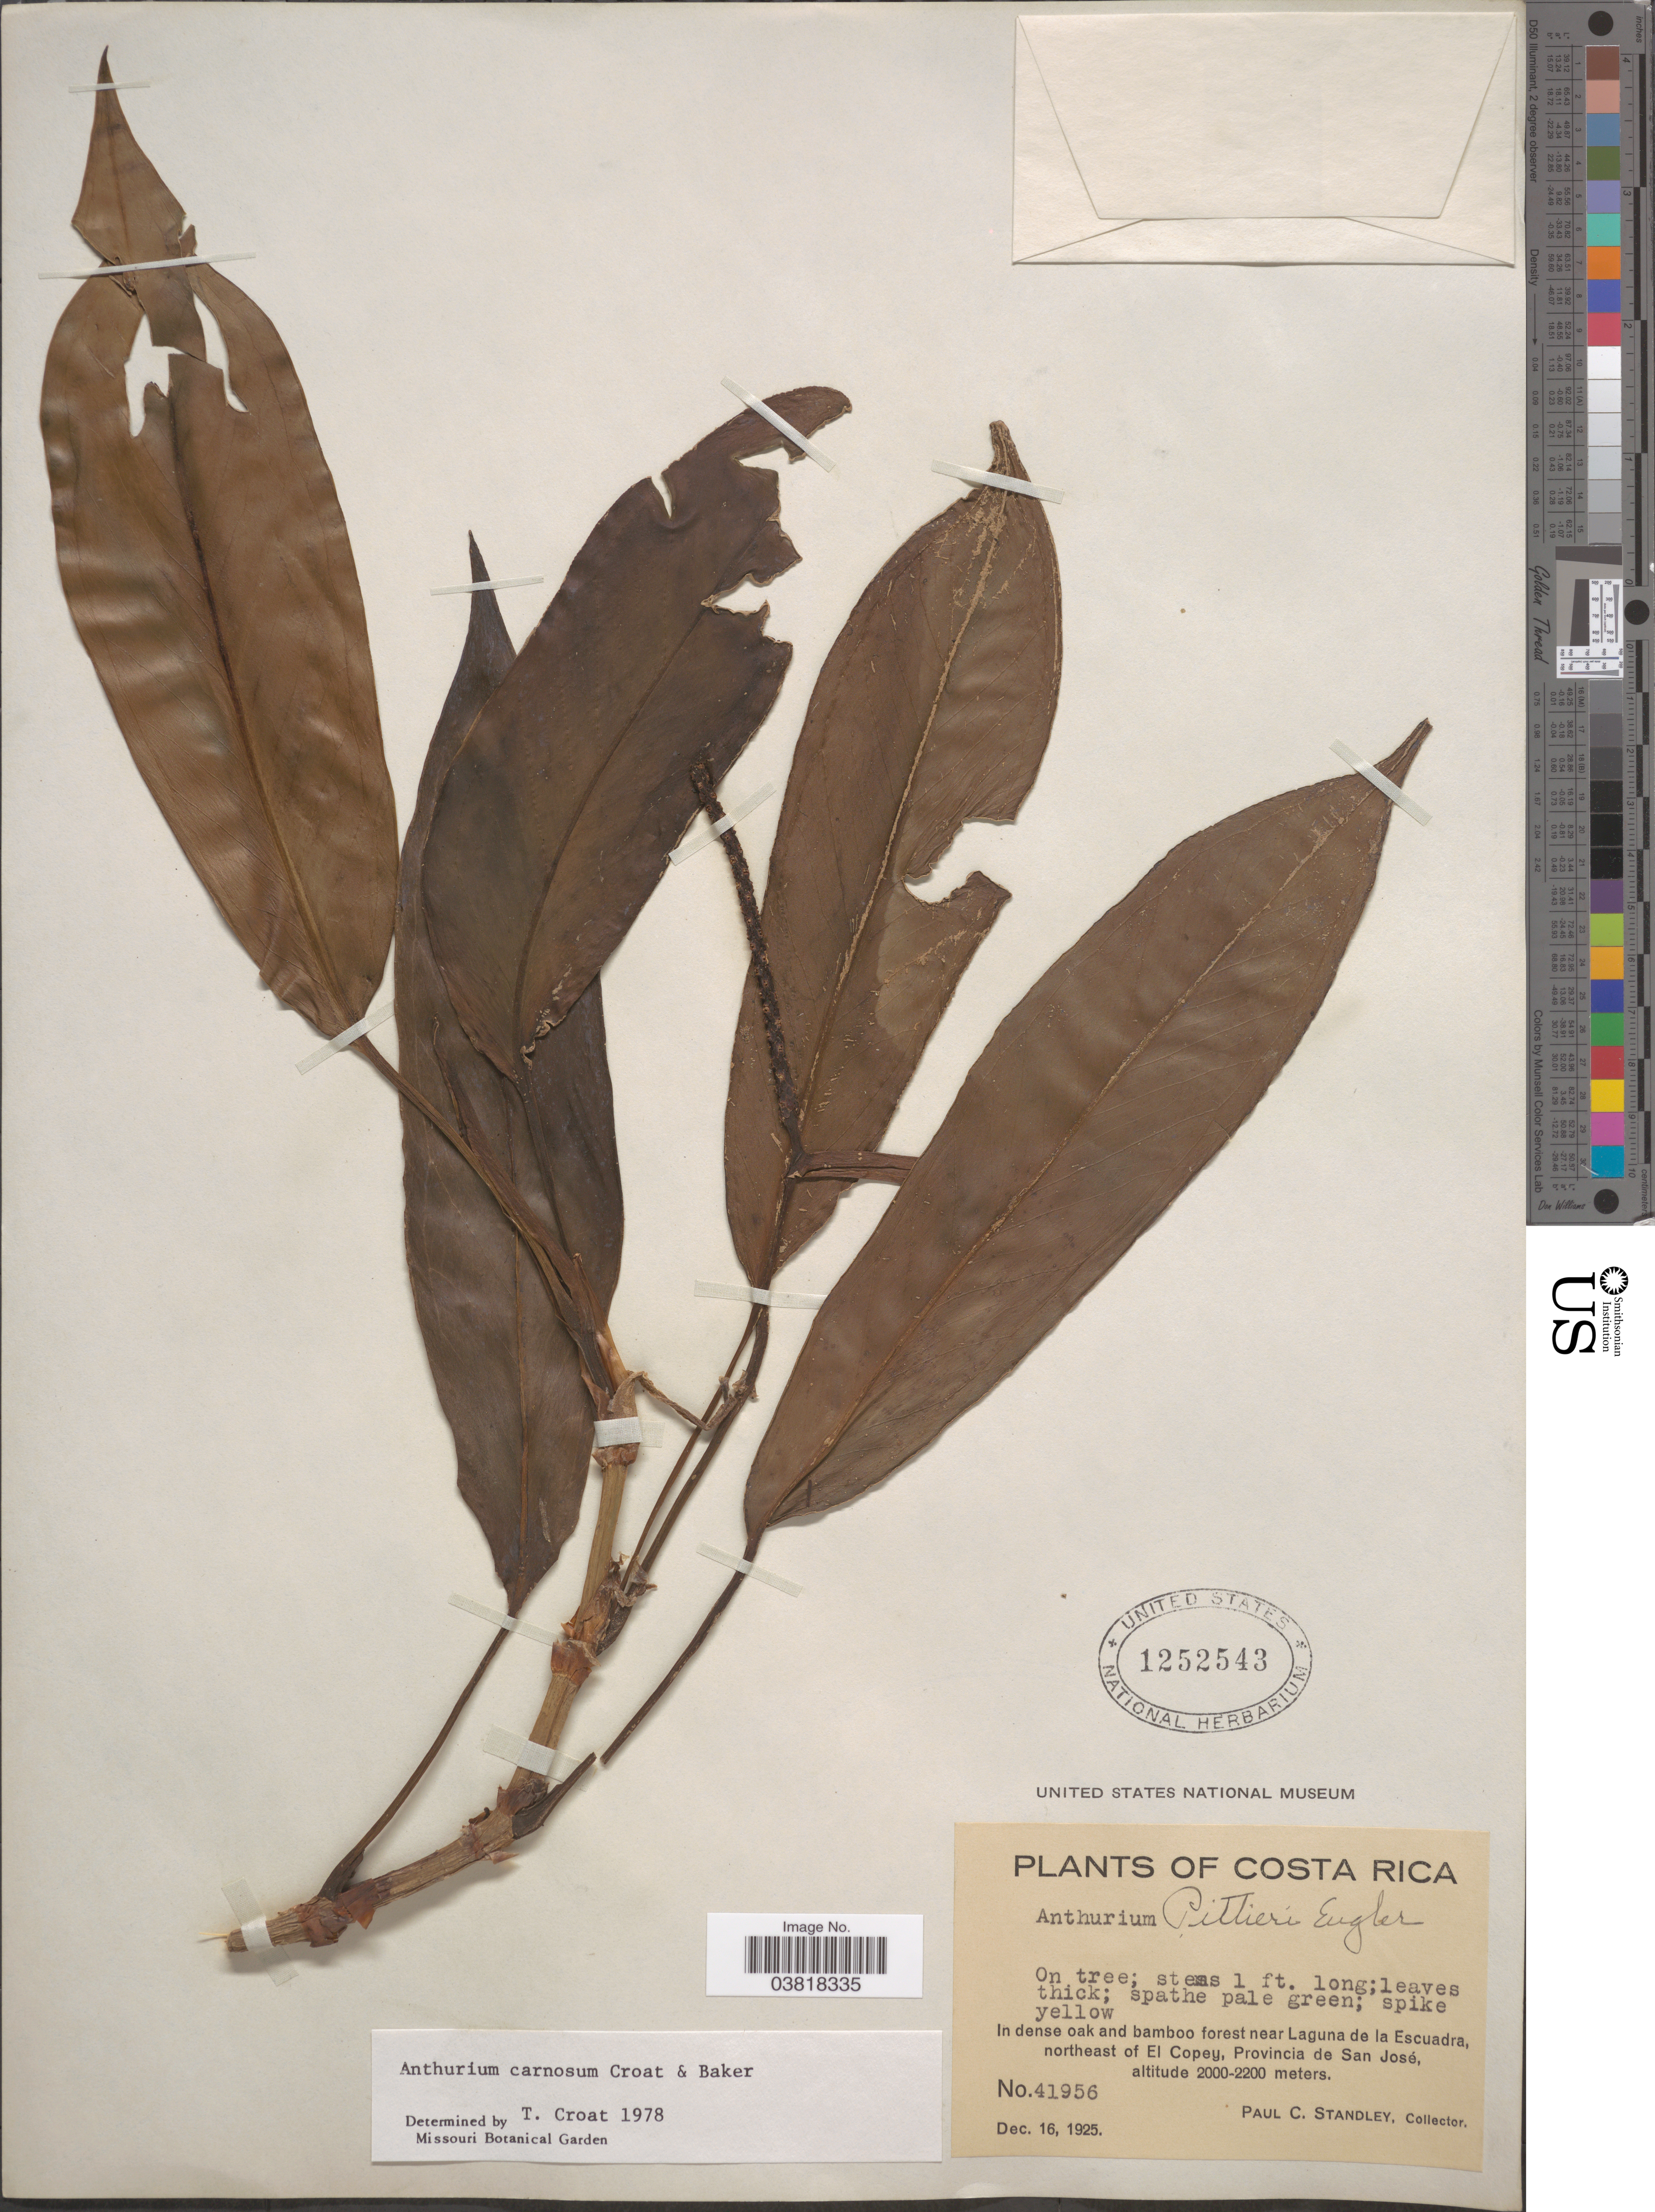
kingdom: Plantae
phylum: Tracheophyta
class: Liliopsida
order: Alismatales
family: Araceae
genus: Anthurium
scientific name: Anthurium carnosum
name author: Croat & R.A. Baker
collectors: P. C. Standley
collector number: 41956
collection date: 1925-12-16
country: Costa Rica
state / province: San José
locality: In dense oak and bamboo forest near Laguna de la Escuadra, northeast of El Copey.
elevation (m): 2000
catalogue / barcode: US 1252543